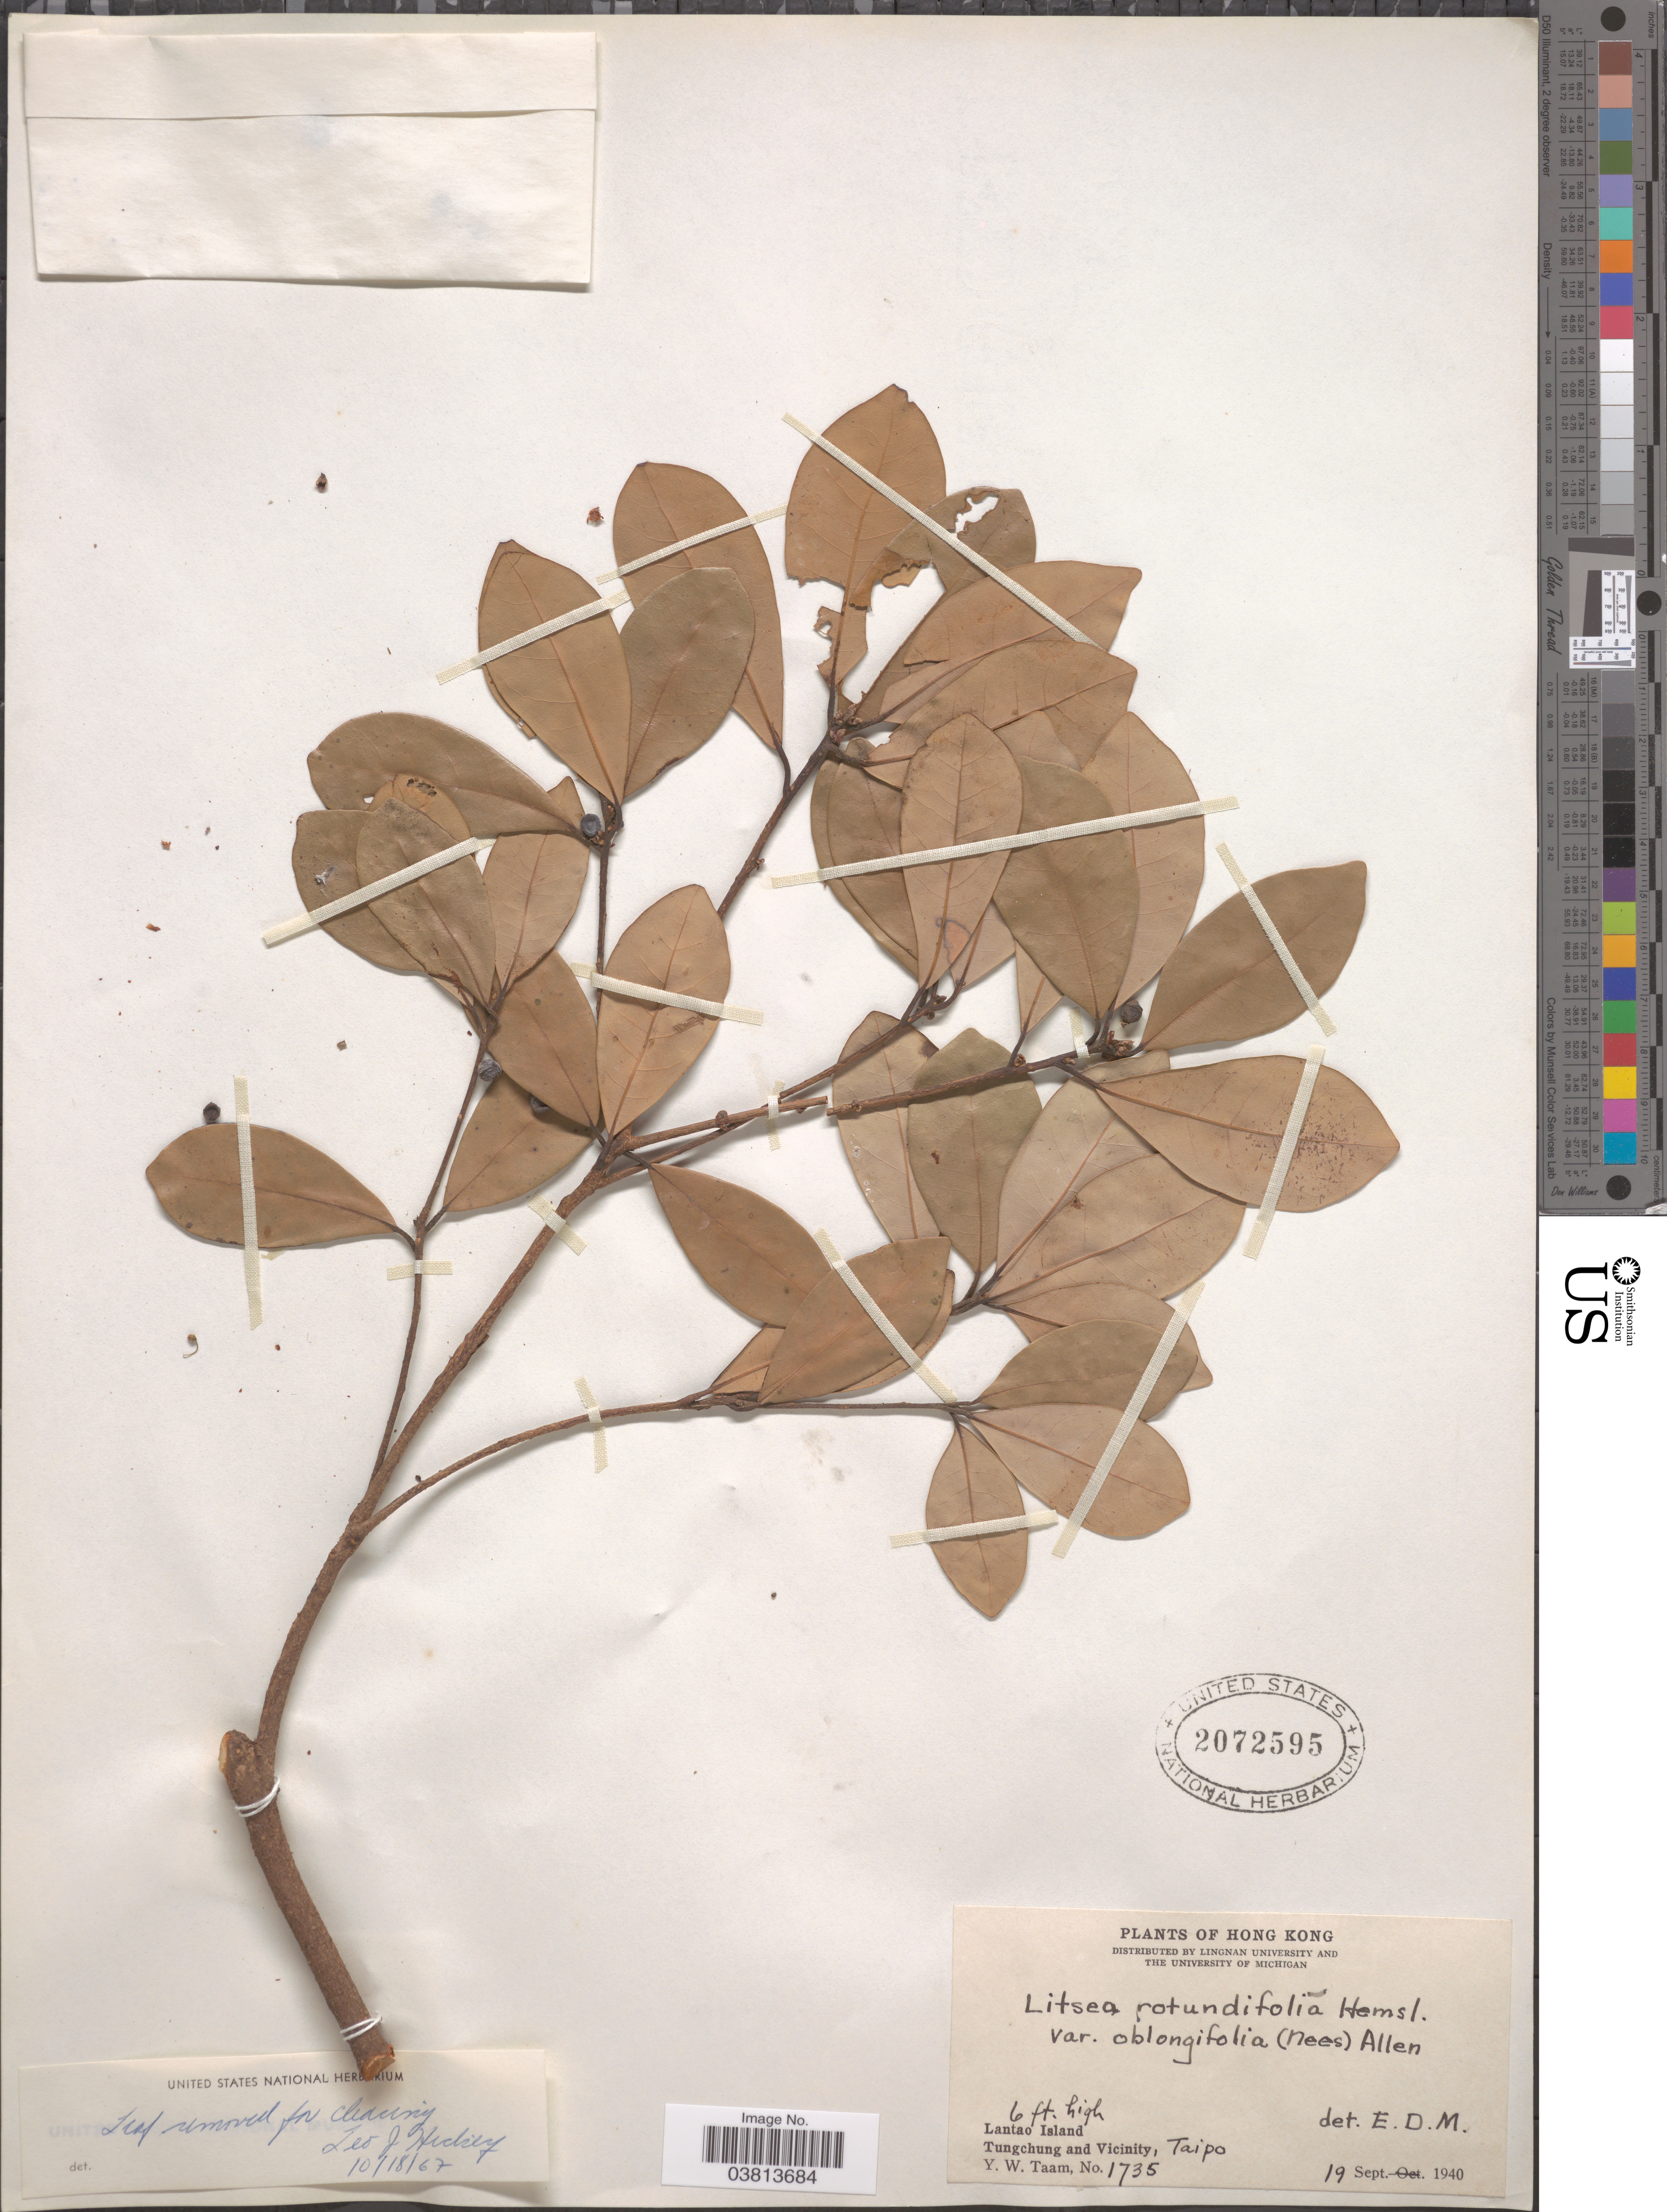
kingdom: Plantae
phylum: Tracheophyta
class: Magnoliopsida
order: Laurales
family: Lauraceae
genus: Litsea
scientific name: Litsea rotundifolia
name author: Hemsl.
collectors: Y. W. Taam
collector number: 1735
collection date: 1940-09-19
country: China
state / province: Hong Kong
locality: Lantao Island. Tungchung and Vicinity, Taipo.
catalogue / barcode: US 2072595